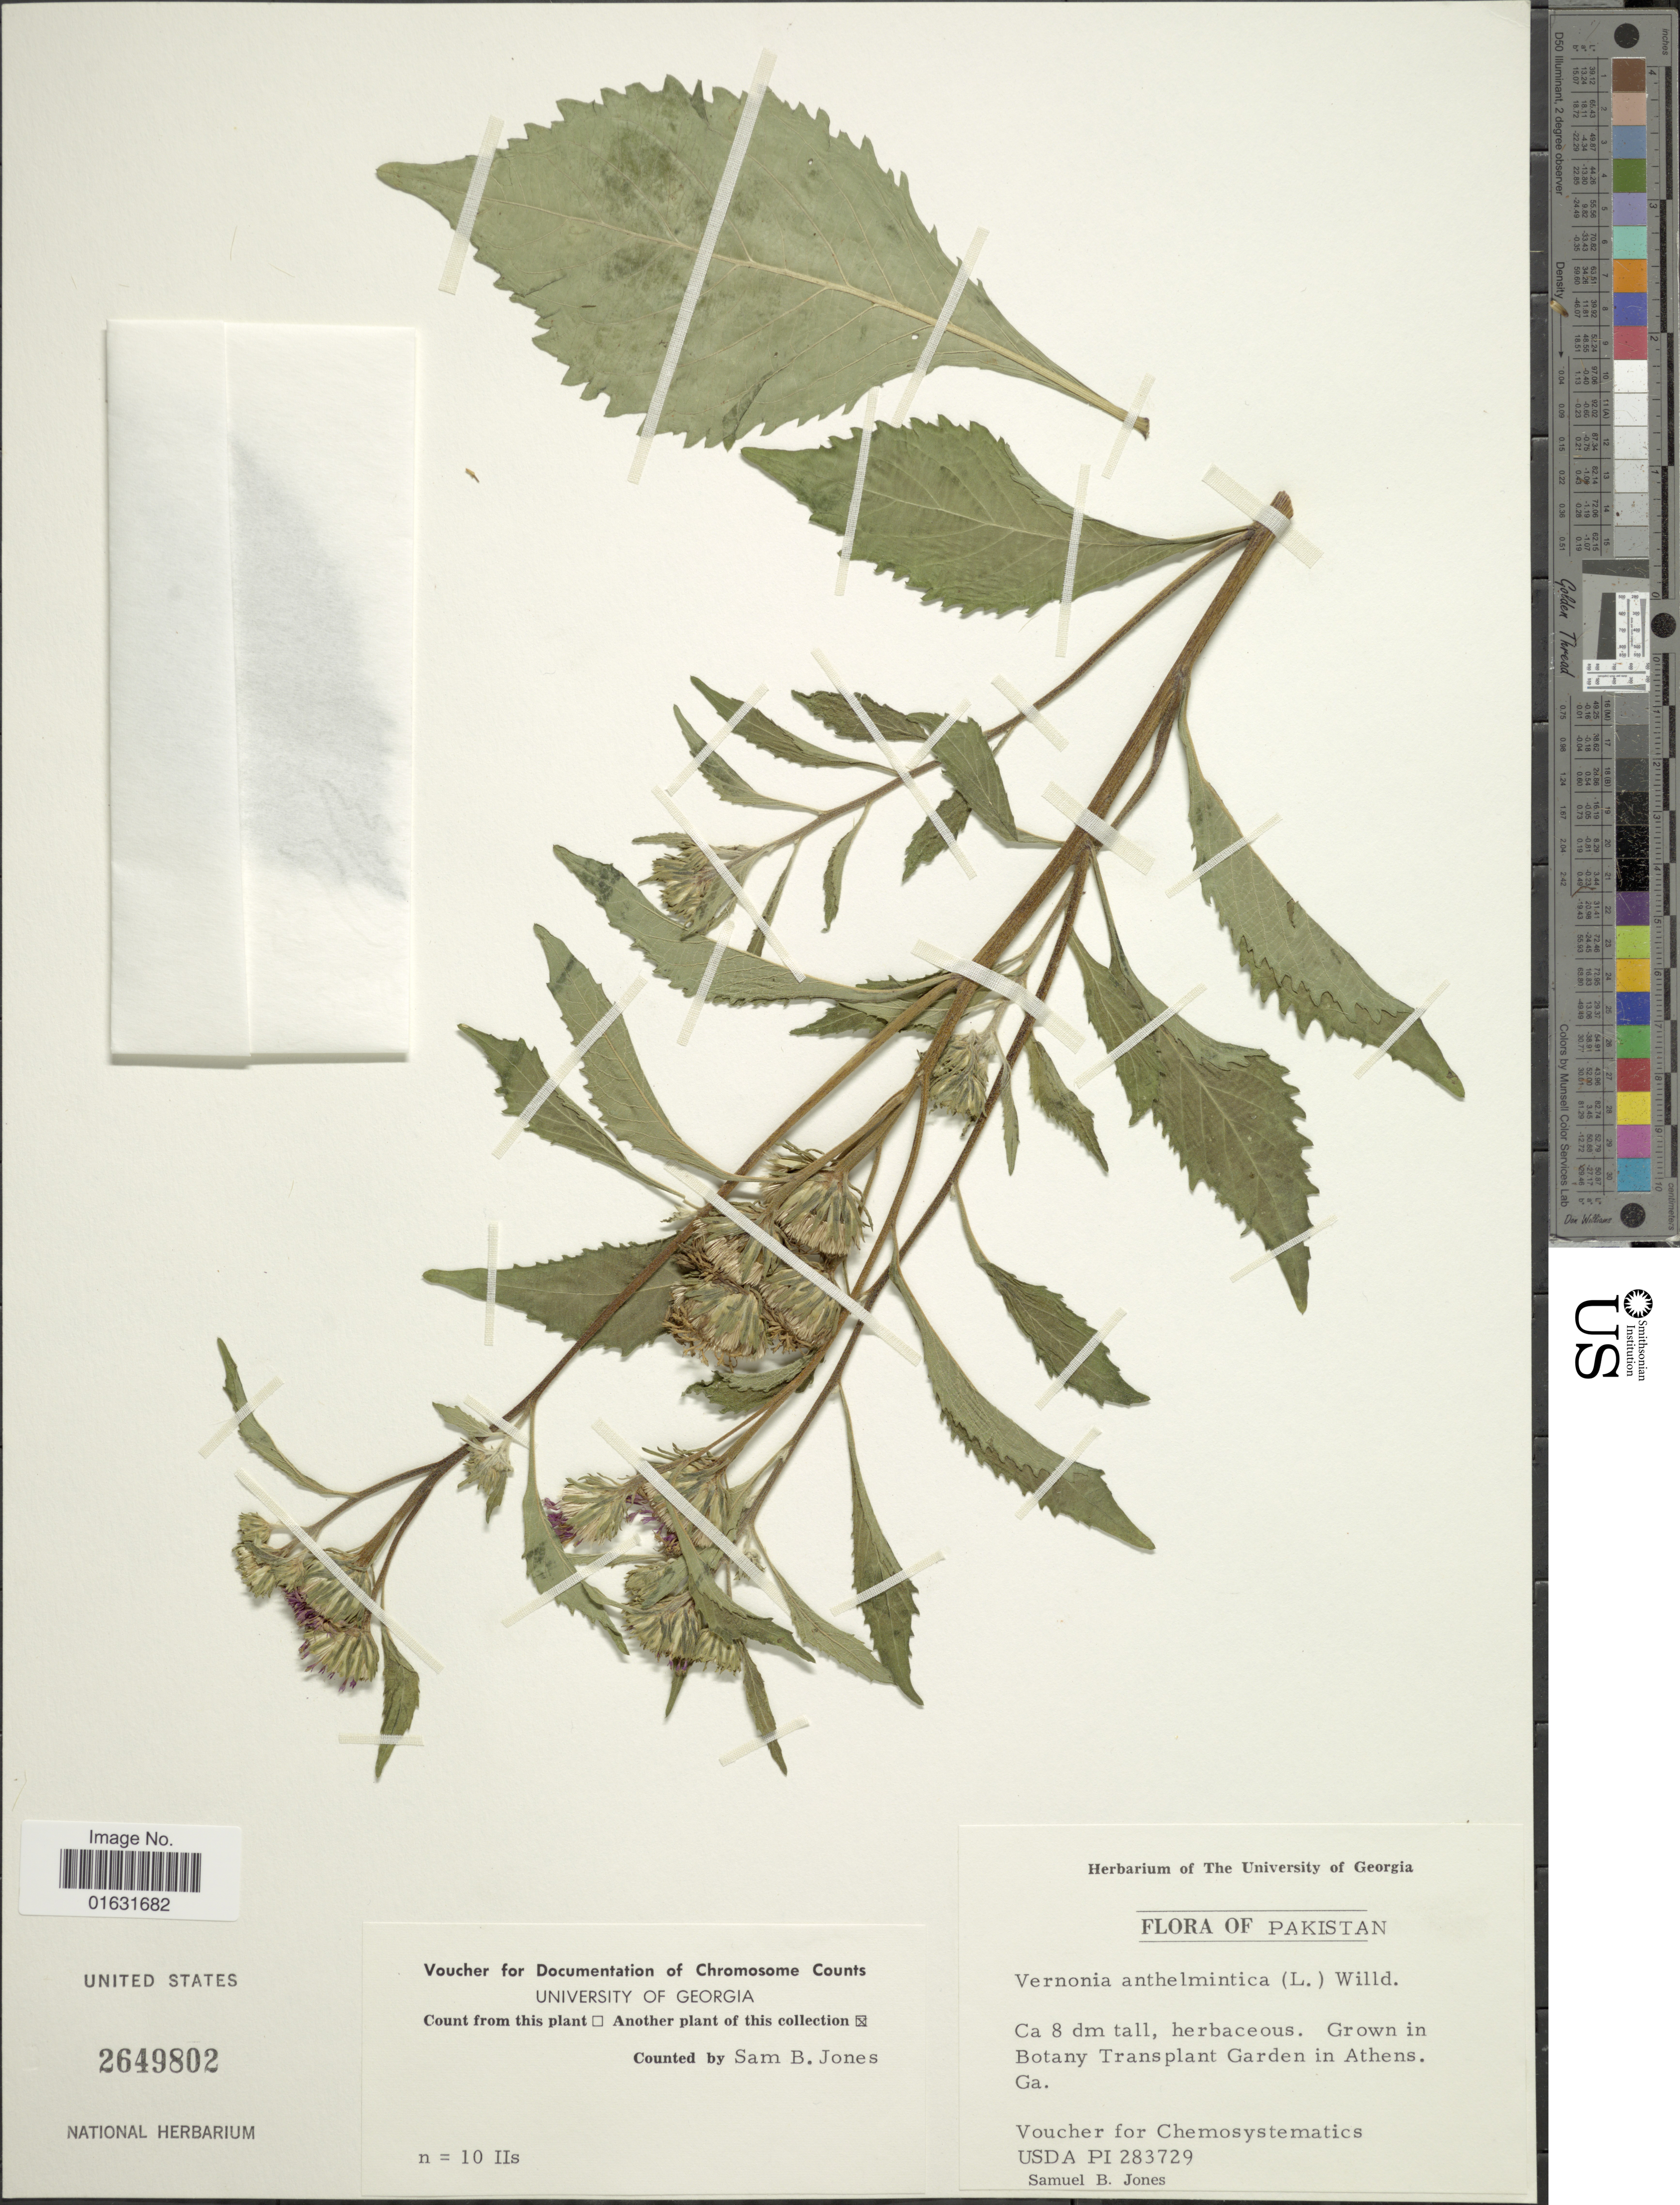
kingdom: Plantae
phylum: Tracheophyta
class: Magnoliopsida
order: Asterales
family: Asteraceae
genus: Baccharoides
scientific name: Baccharoides anthelmintica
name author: (L.) Moench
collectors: S. B. Jones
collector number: USDA PI 283729?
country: United States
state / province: Georgia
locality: Botany Transplant Garden in Athens Ga.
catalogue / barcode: US 2649802